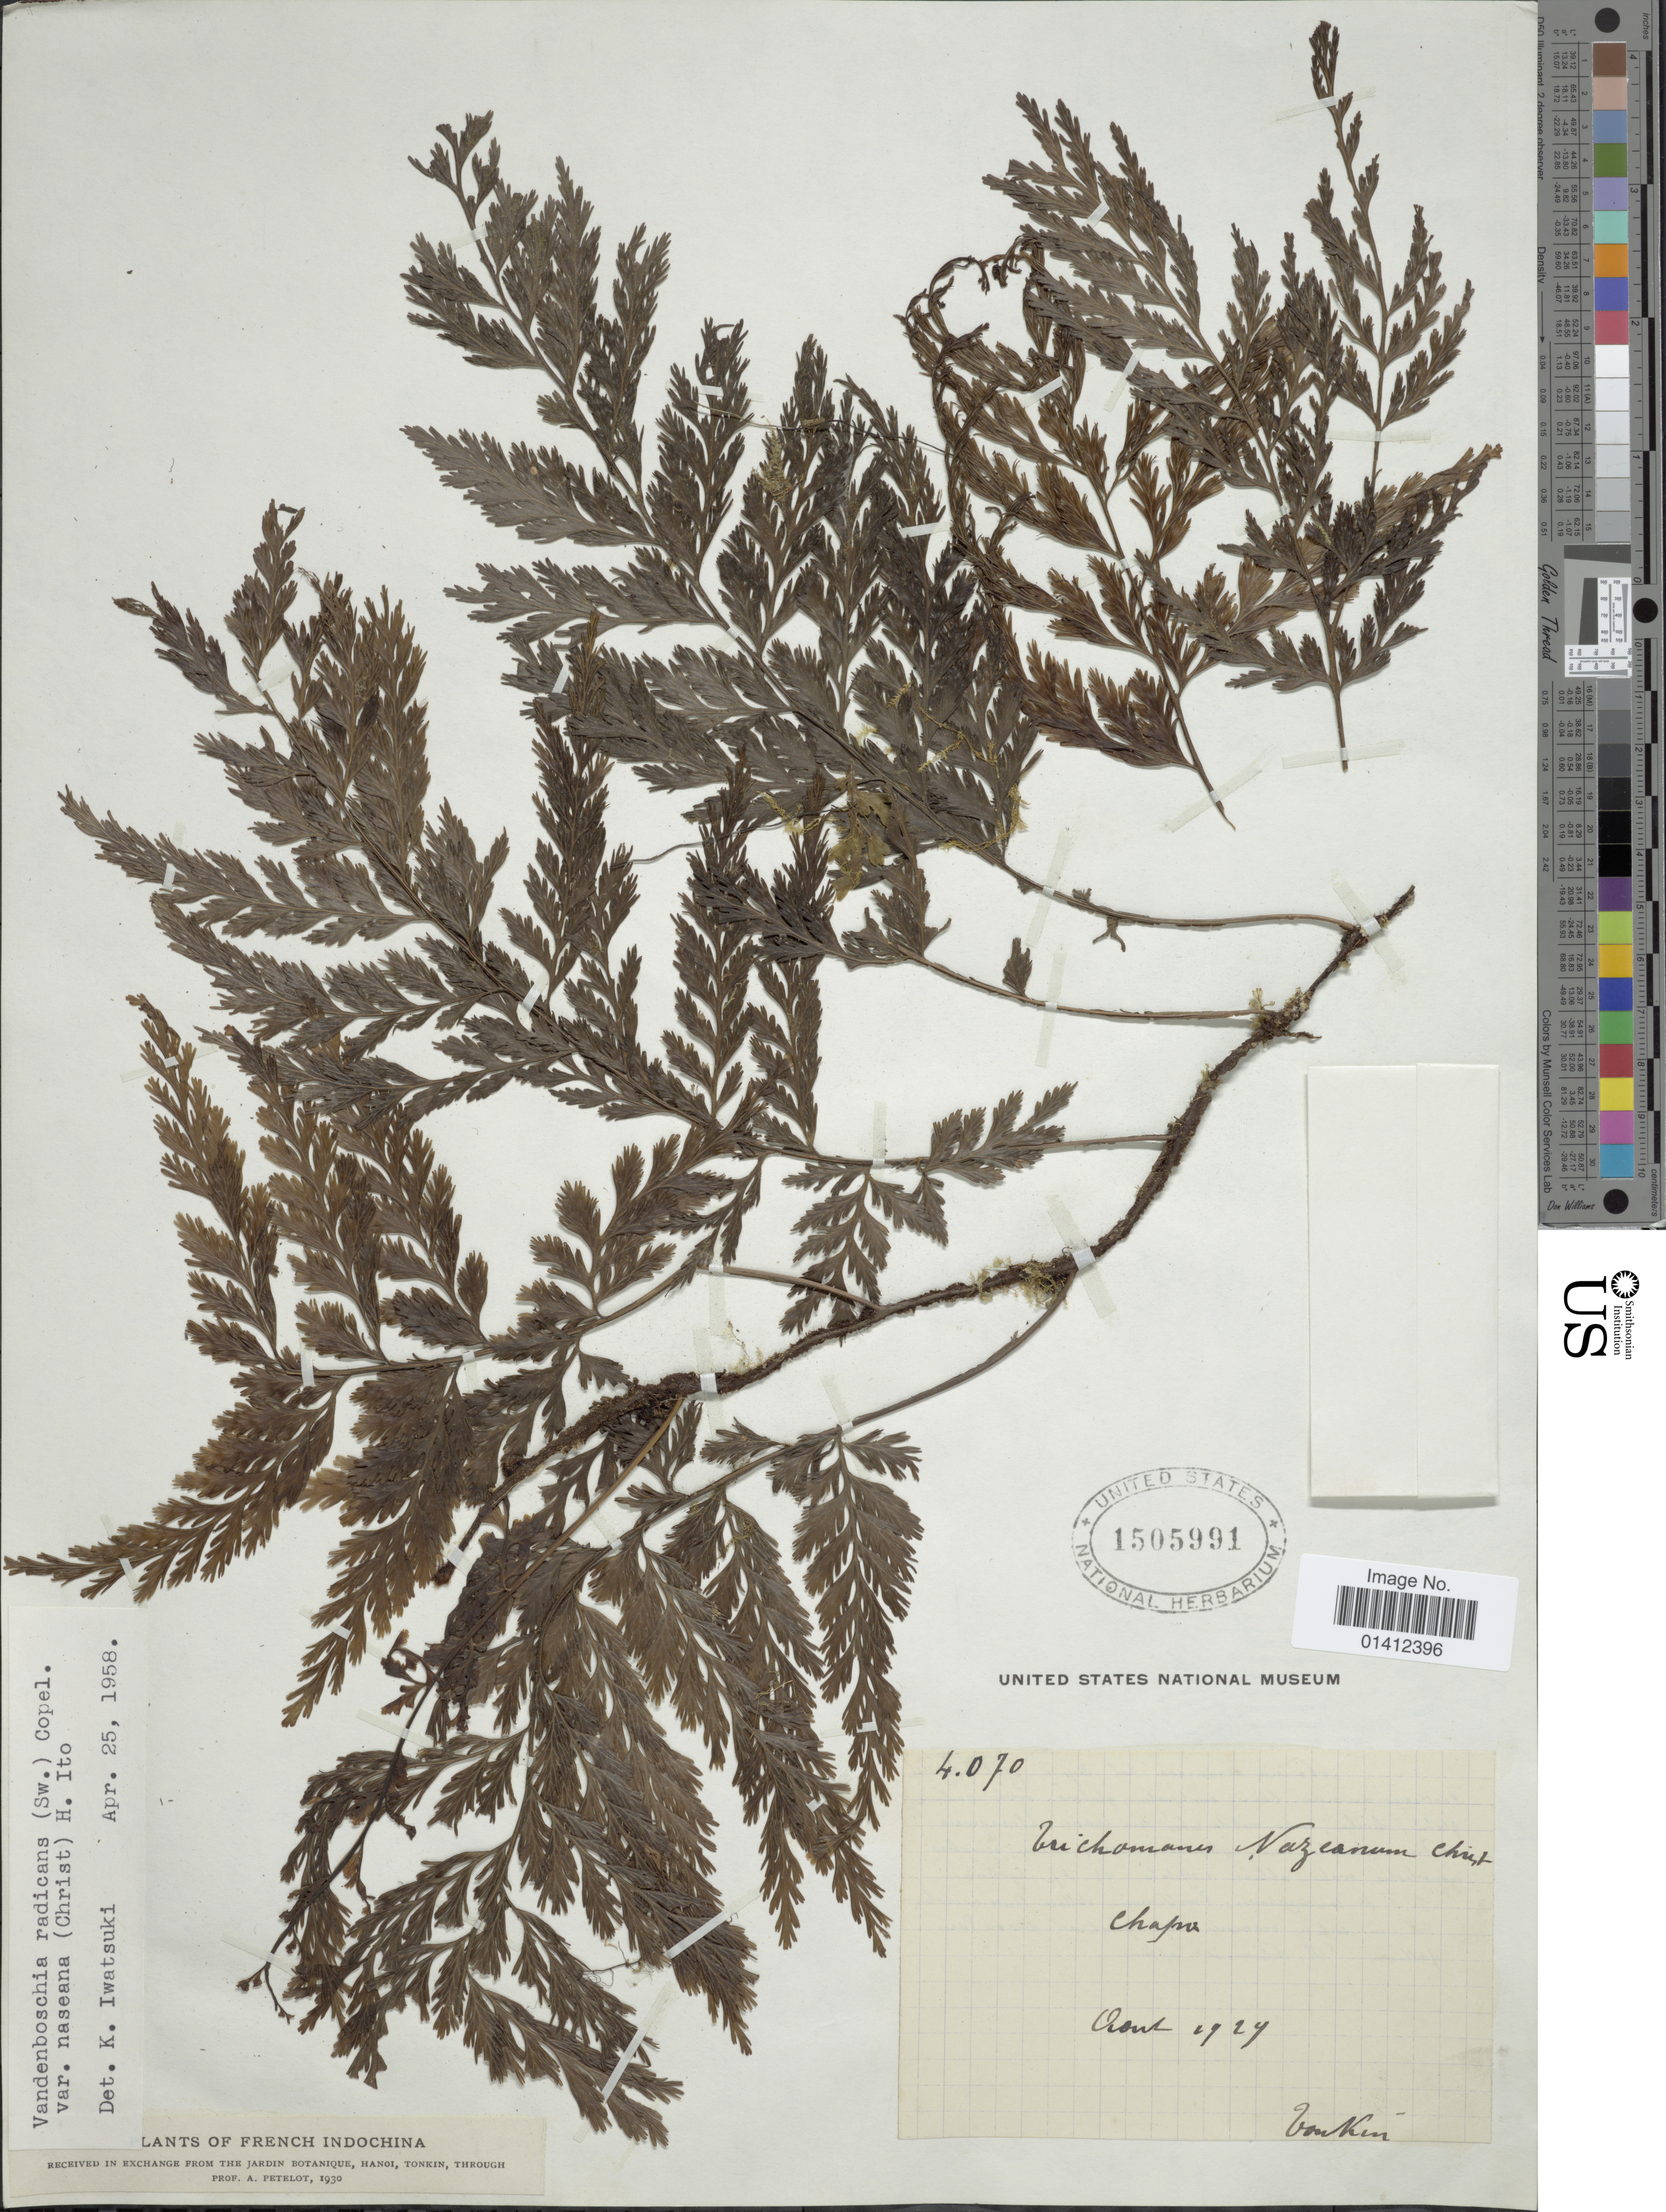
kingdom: Plantae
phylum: Tracheophyta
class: Polypodiopsida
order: Hymenophyllales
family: Hymenophyllaceae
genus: Vandenboschia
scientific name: Vandenboschia radicans var. naseana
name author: (Christ) H. Itô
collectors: A. Petelot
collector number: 4070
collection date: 1927-08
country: Vietnam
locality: Tonkin. Chapa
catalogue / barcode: US 1505991